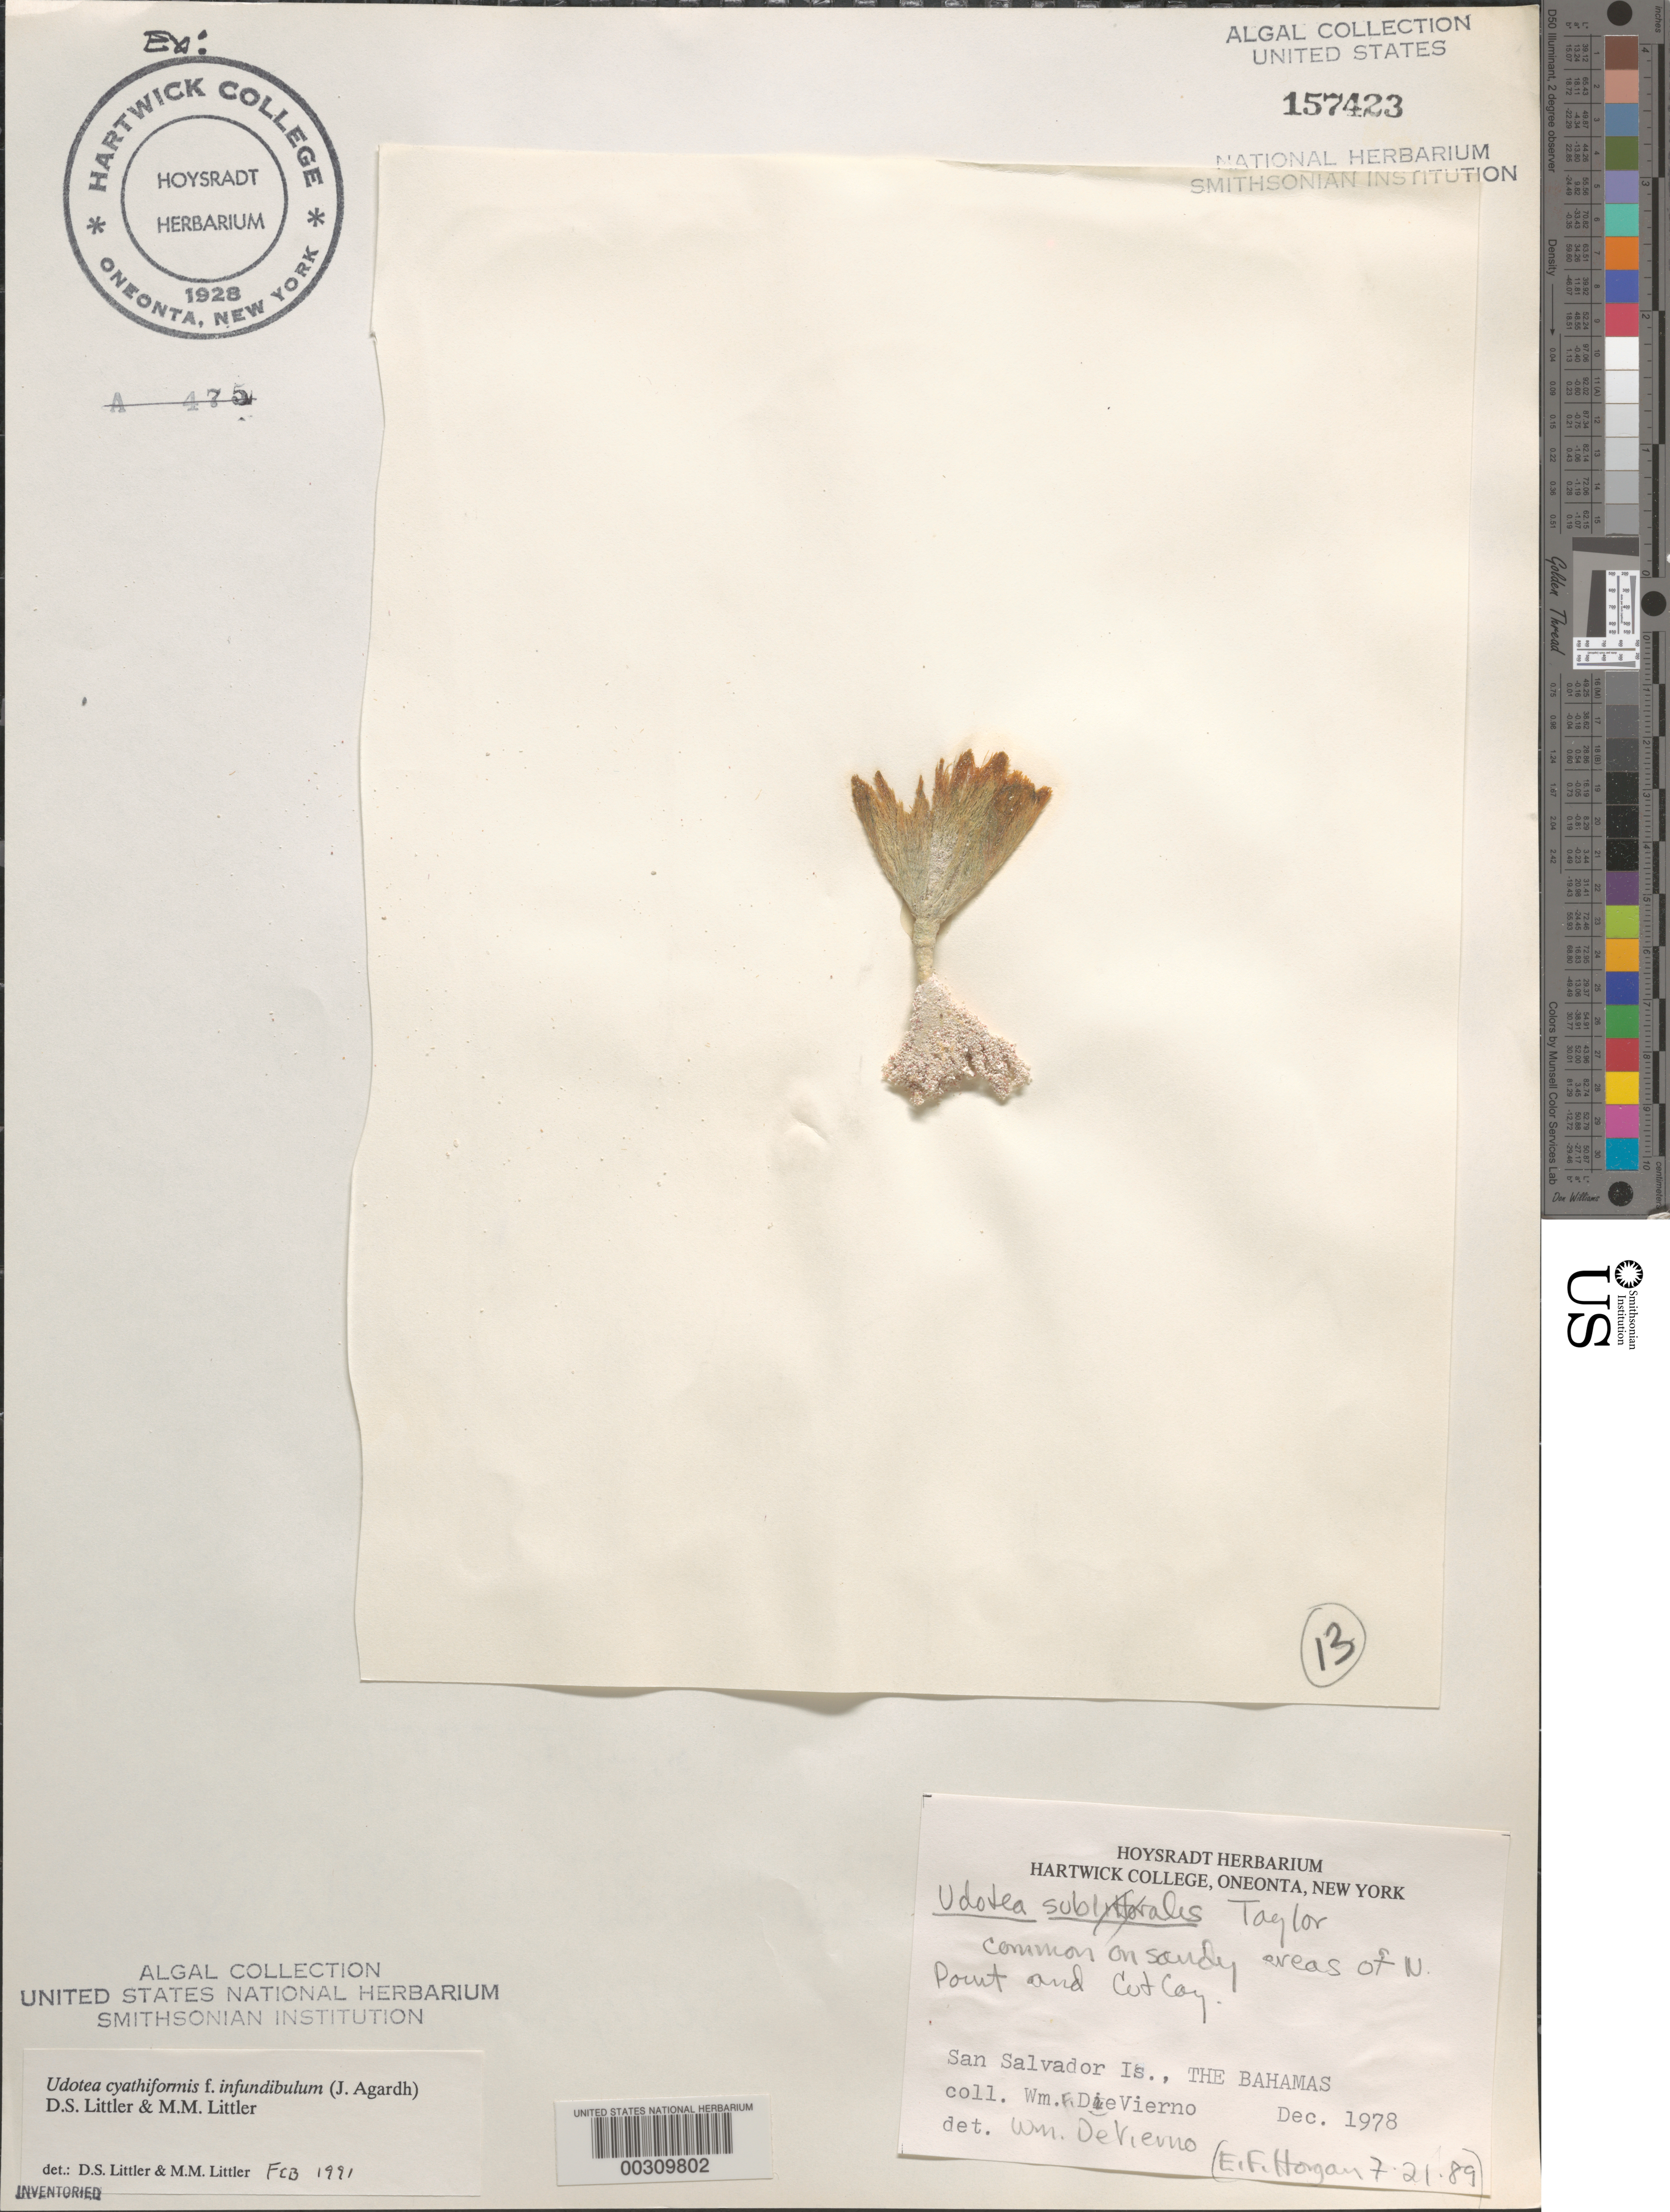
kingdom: Plantae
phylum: Chlorophyta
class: Ulvophyceae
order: Bryopsidales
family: Udoteaceae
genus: Udotea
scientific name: Udotea cyathiformis f. infundibulum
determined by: Littler, D. S.; Littler, M. M.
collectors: W. Devierno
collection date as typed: Dec 1978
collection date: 1978-12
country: Bahamas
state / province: San Salvador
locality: North point and cut cay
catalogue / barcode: US 157423